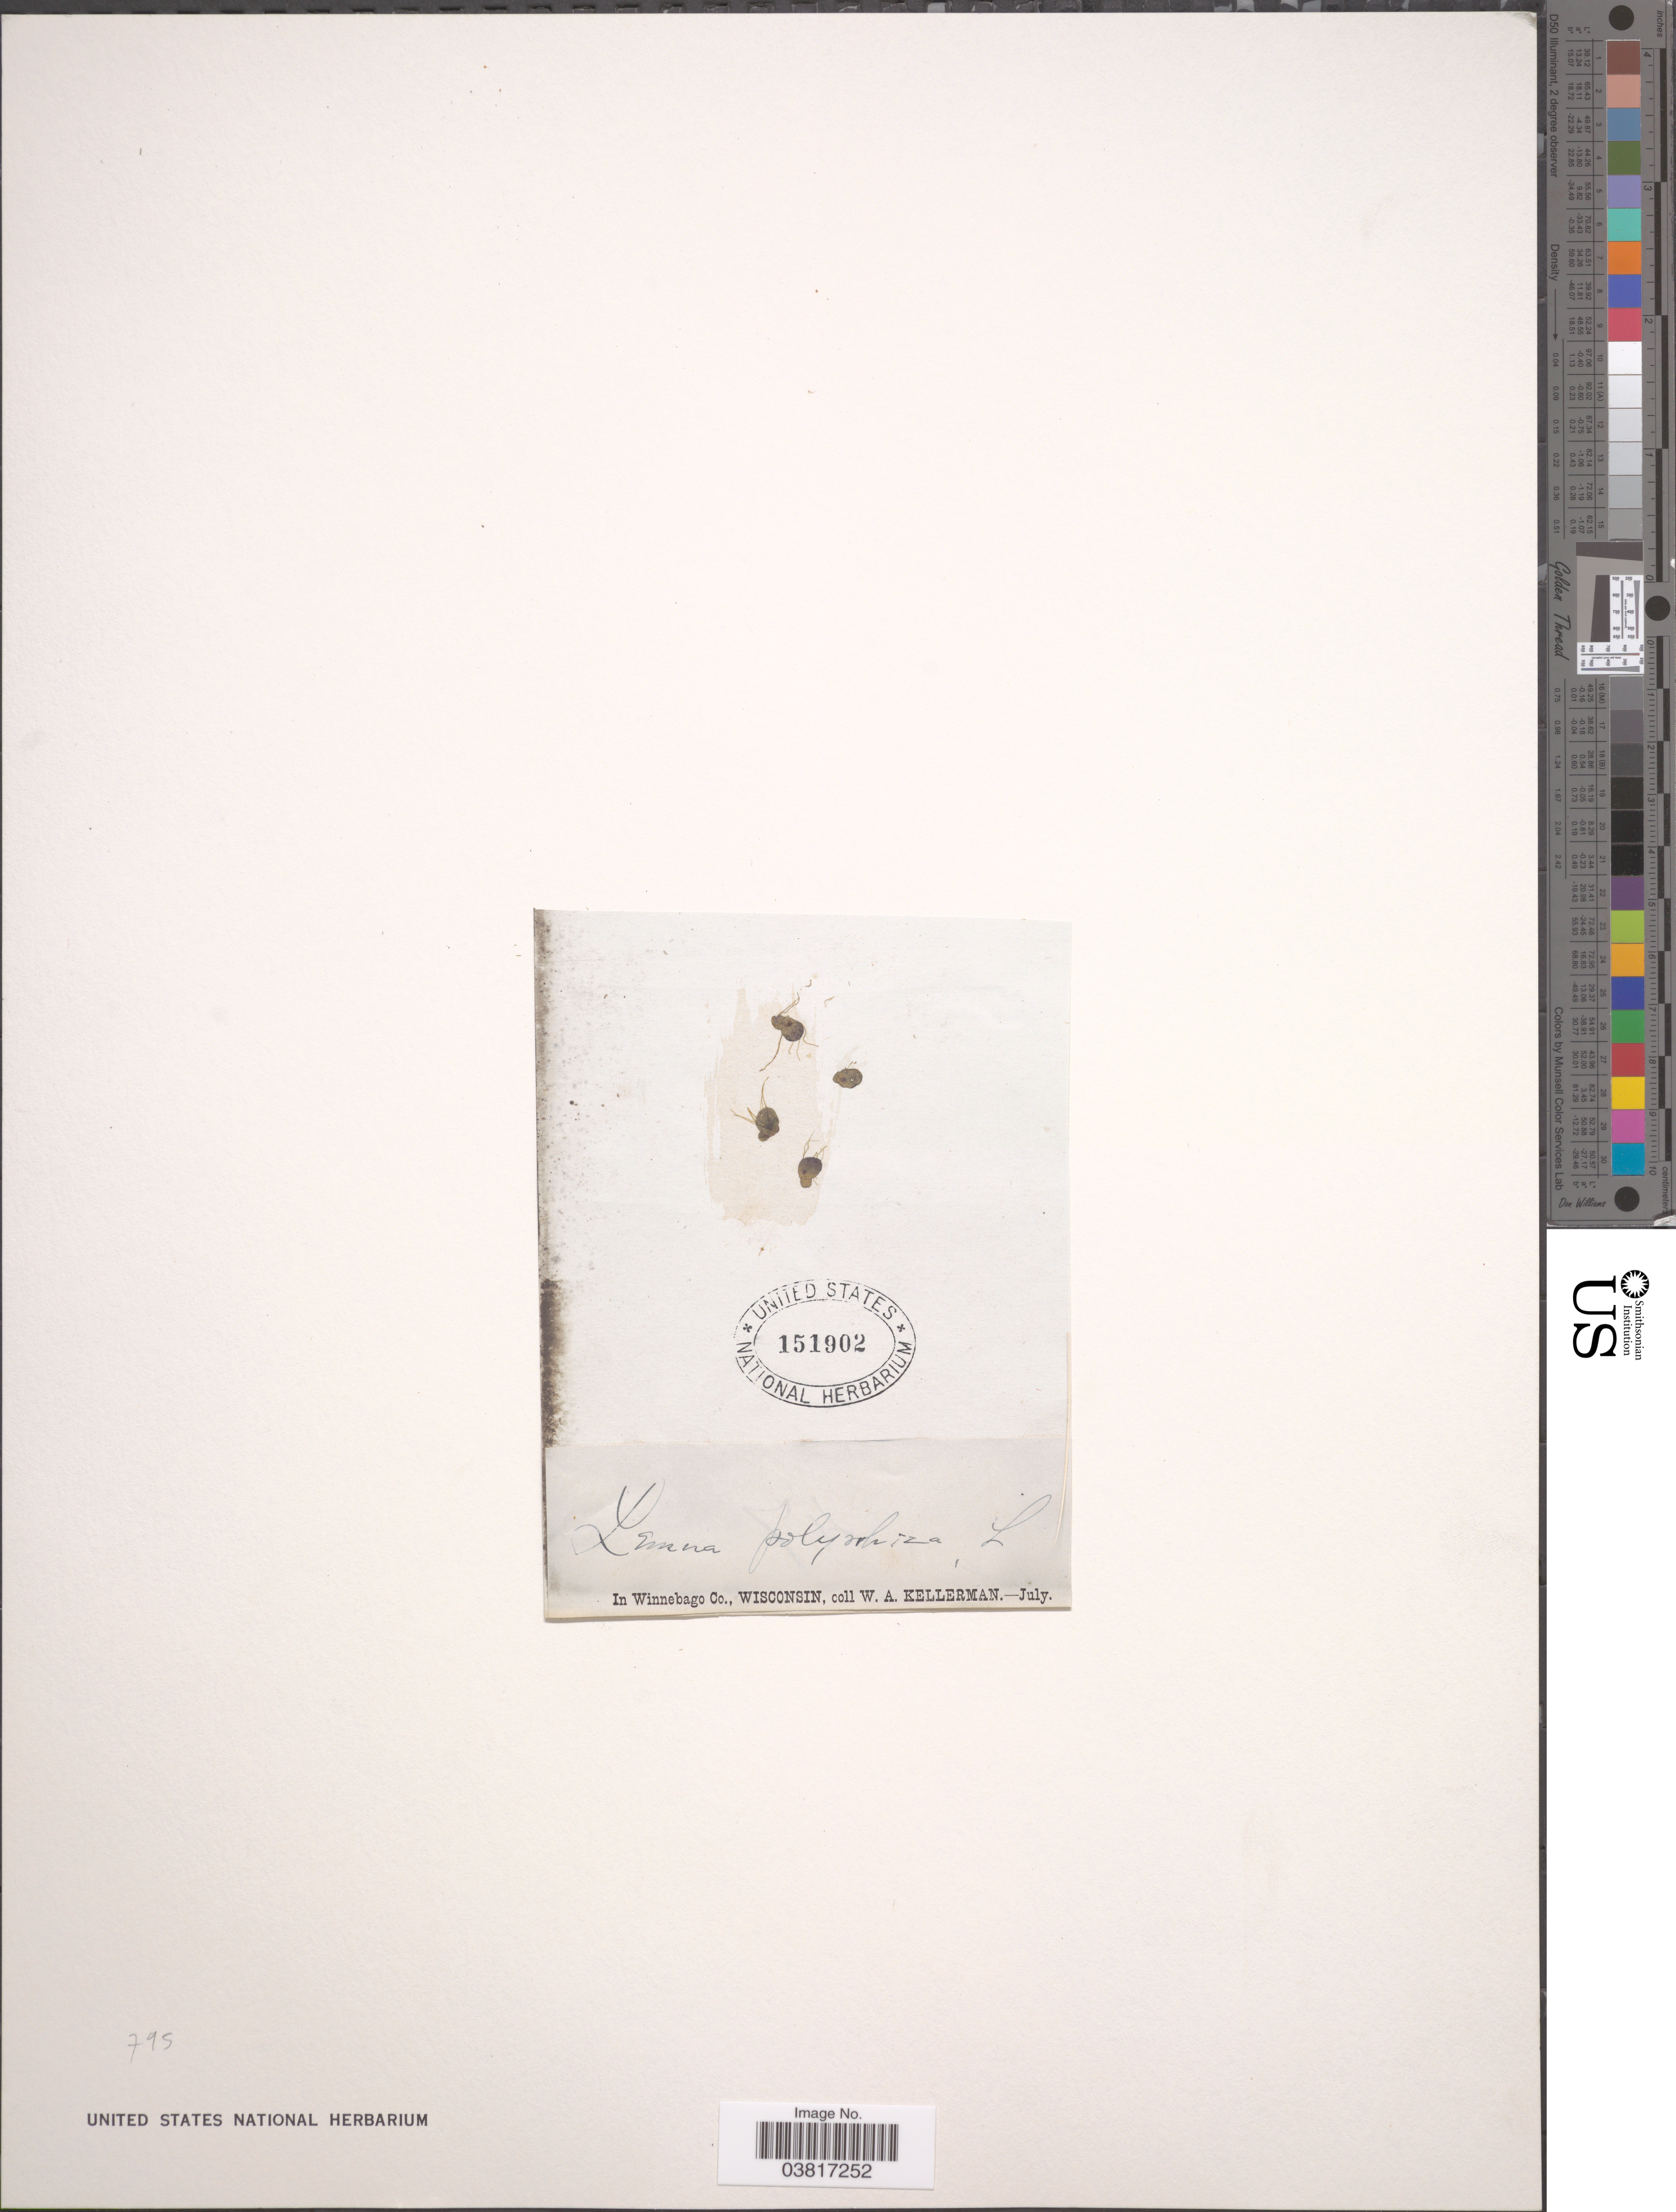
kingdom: Plantae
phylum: Tracheophyta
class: Liliopsida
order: Alismatales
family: Araceae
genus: Spirodela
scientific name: Spirodela polyrrhiza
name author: (L.) Schleid.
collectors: W. Kellerman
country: United States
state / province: Wisconsin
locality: In Winnebago Co.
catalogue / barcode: US 151902